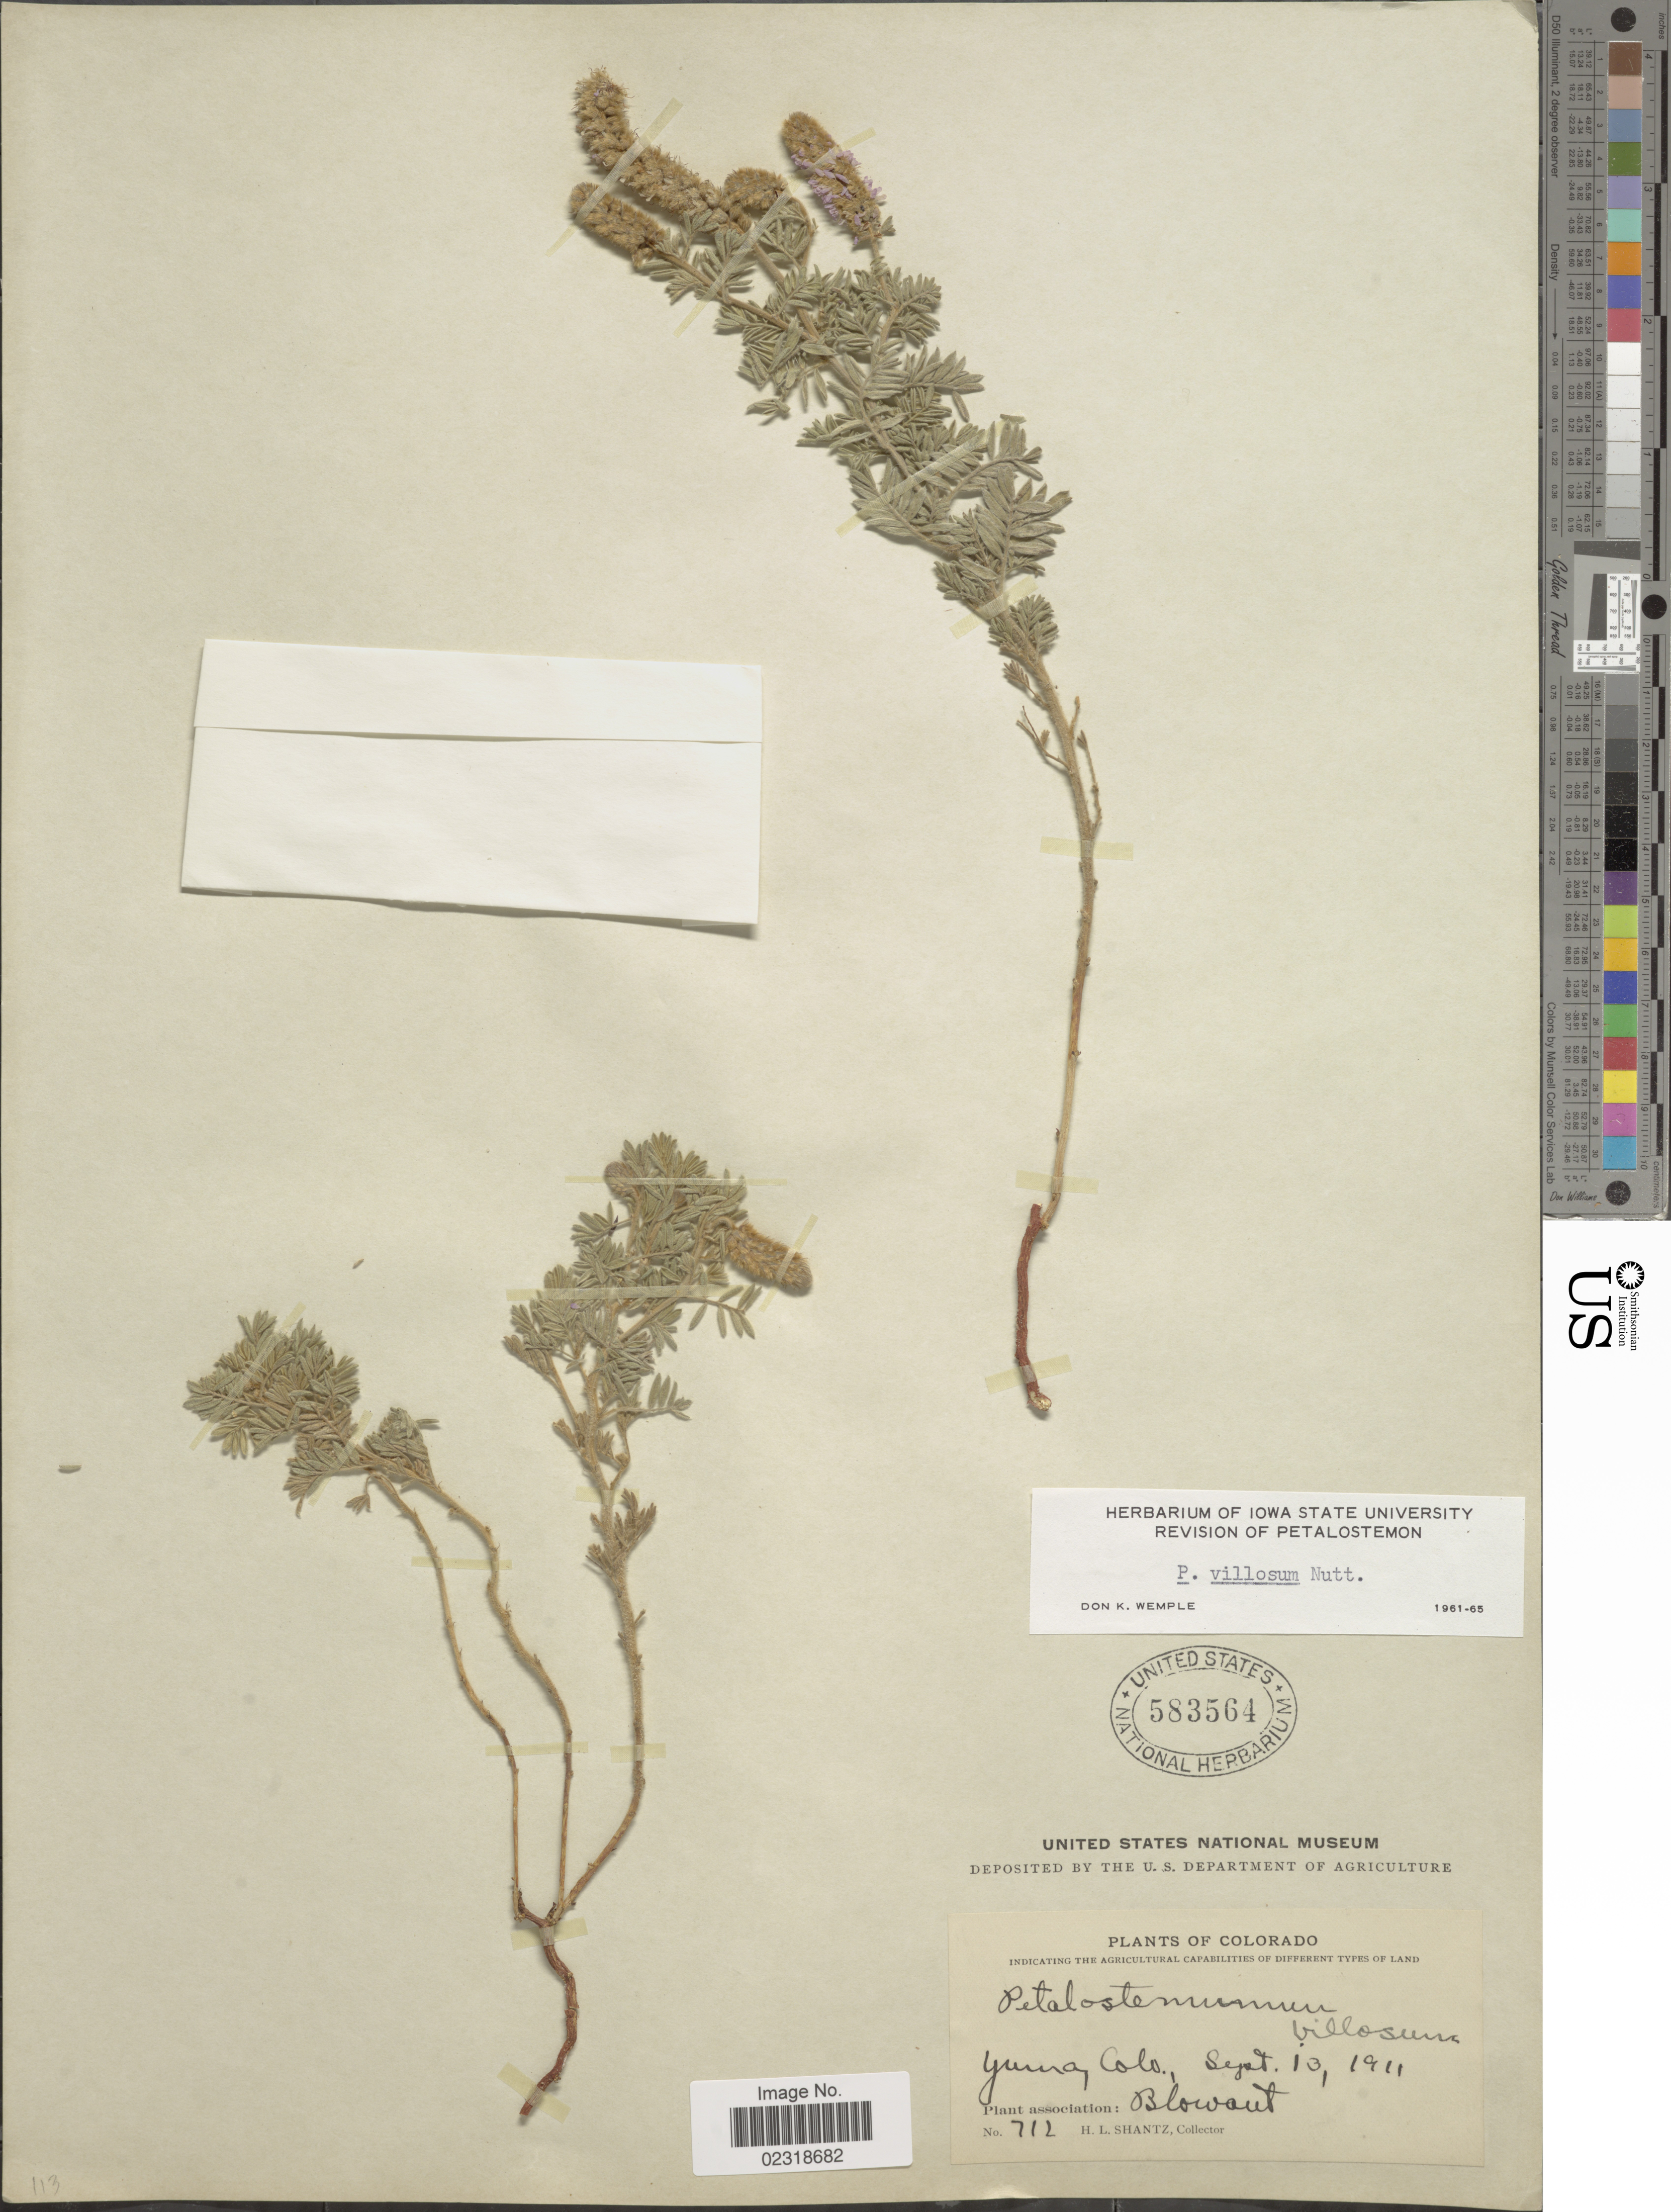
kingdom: Plantae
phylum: Tracheophyta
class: Magnoliopsida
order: Fabales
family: Fabaceae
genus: Dalea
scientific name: Dalea villosa var. villosa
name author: (Nutt.) Spreng.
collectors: H. Shantz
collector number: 712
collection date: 1911-09-13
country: United States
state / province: Colorado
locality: Yuma, Blowout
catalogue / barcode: US 583564